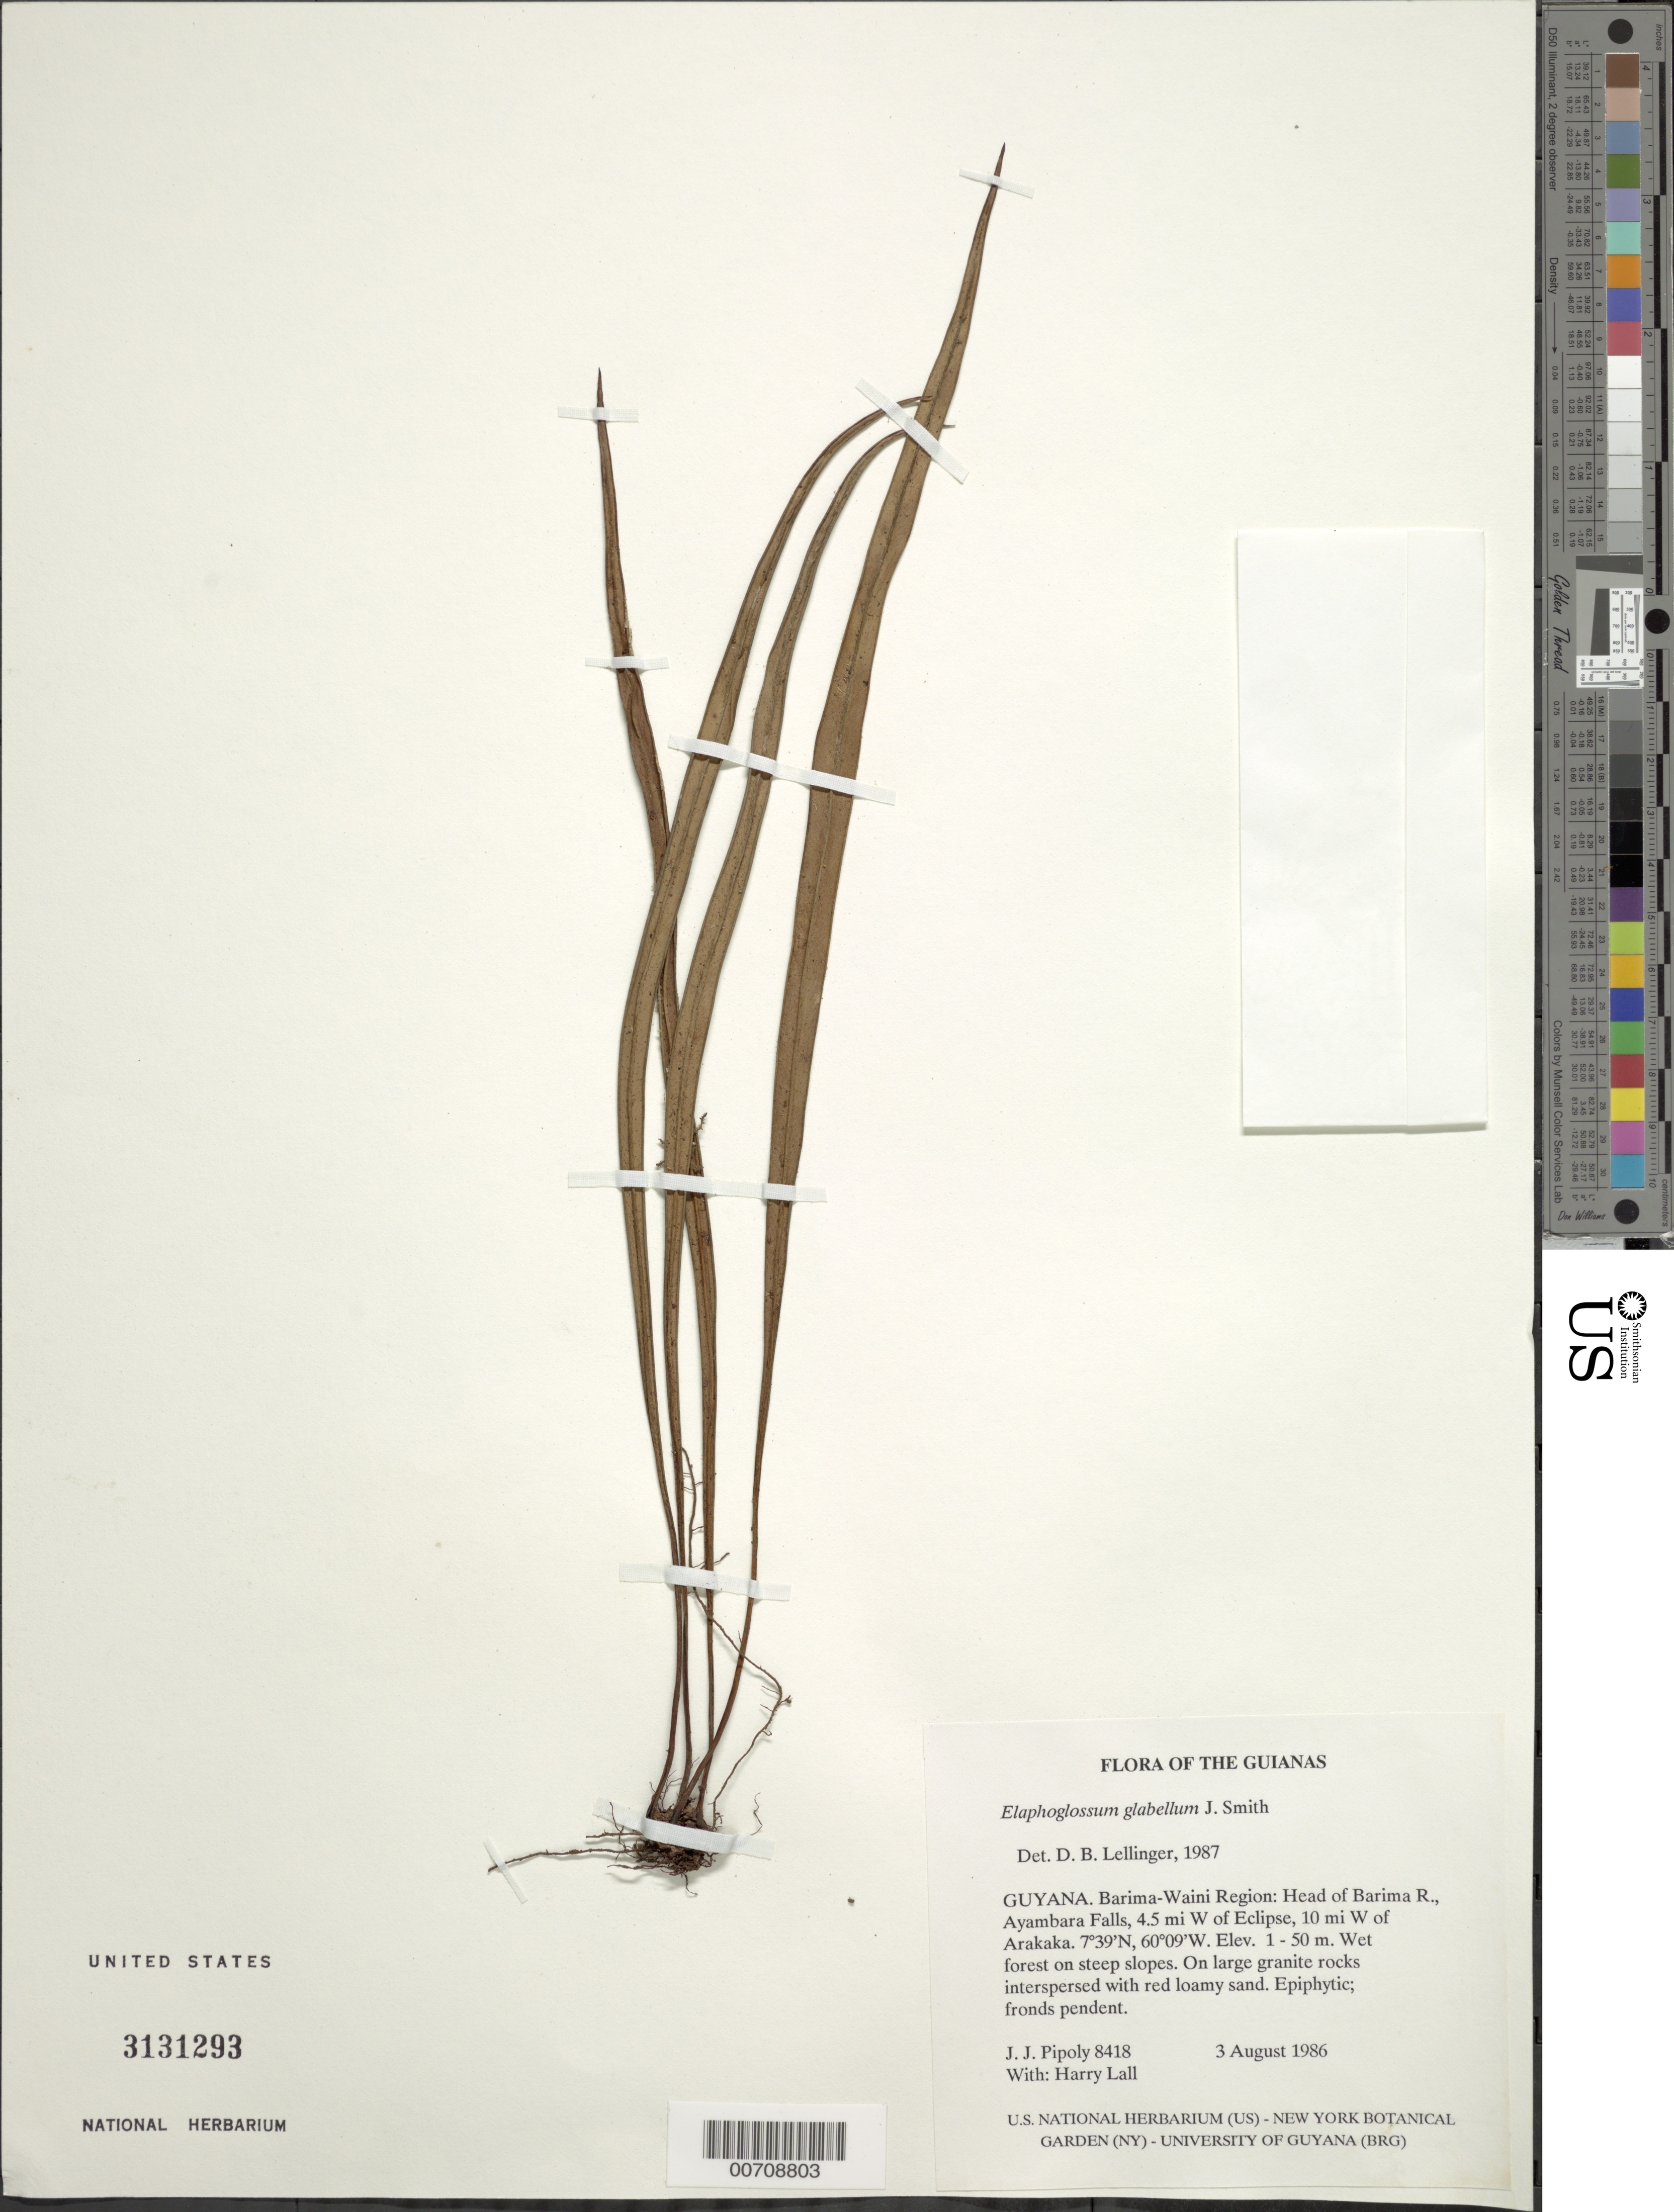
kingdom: Plantae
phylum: Tracheophyta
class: Polypodiopsida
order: Polypodiales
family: Dryopteridaceae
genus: Elaphoglossum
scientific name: Elaphoglossum glabellum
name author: J. Sm.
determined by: Lellinger, David B., (BOT), Smithsonian Institution - National Museum of Natural History (UNITED STATES)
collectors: J. J. Pipoly & H. Lall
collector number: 8418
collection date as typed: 3 August 1986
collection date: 1986-08-03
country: Guyana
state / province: Barima-Waini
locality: Head of Barima R, Ayambara Falls, 4.5 mi W of Eclipse Falls, ca. 10 W of Arakaka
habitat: Wet forest on large granite rocks, interspersed with red loamy sand, on steep slopes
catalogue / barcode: US 3131293